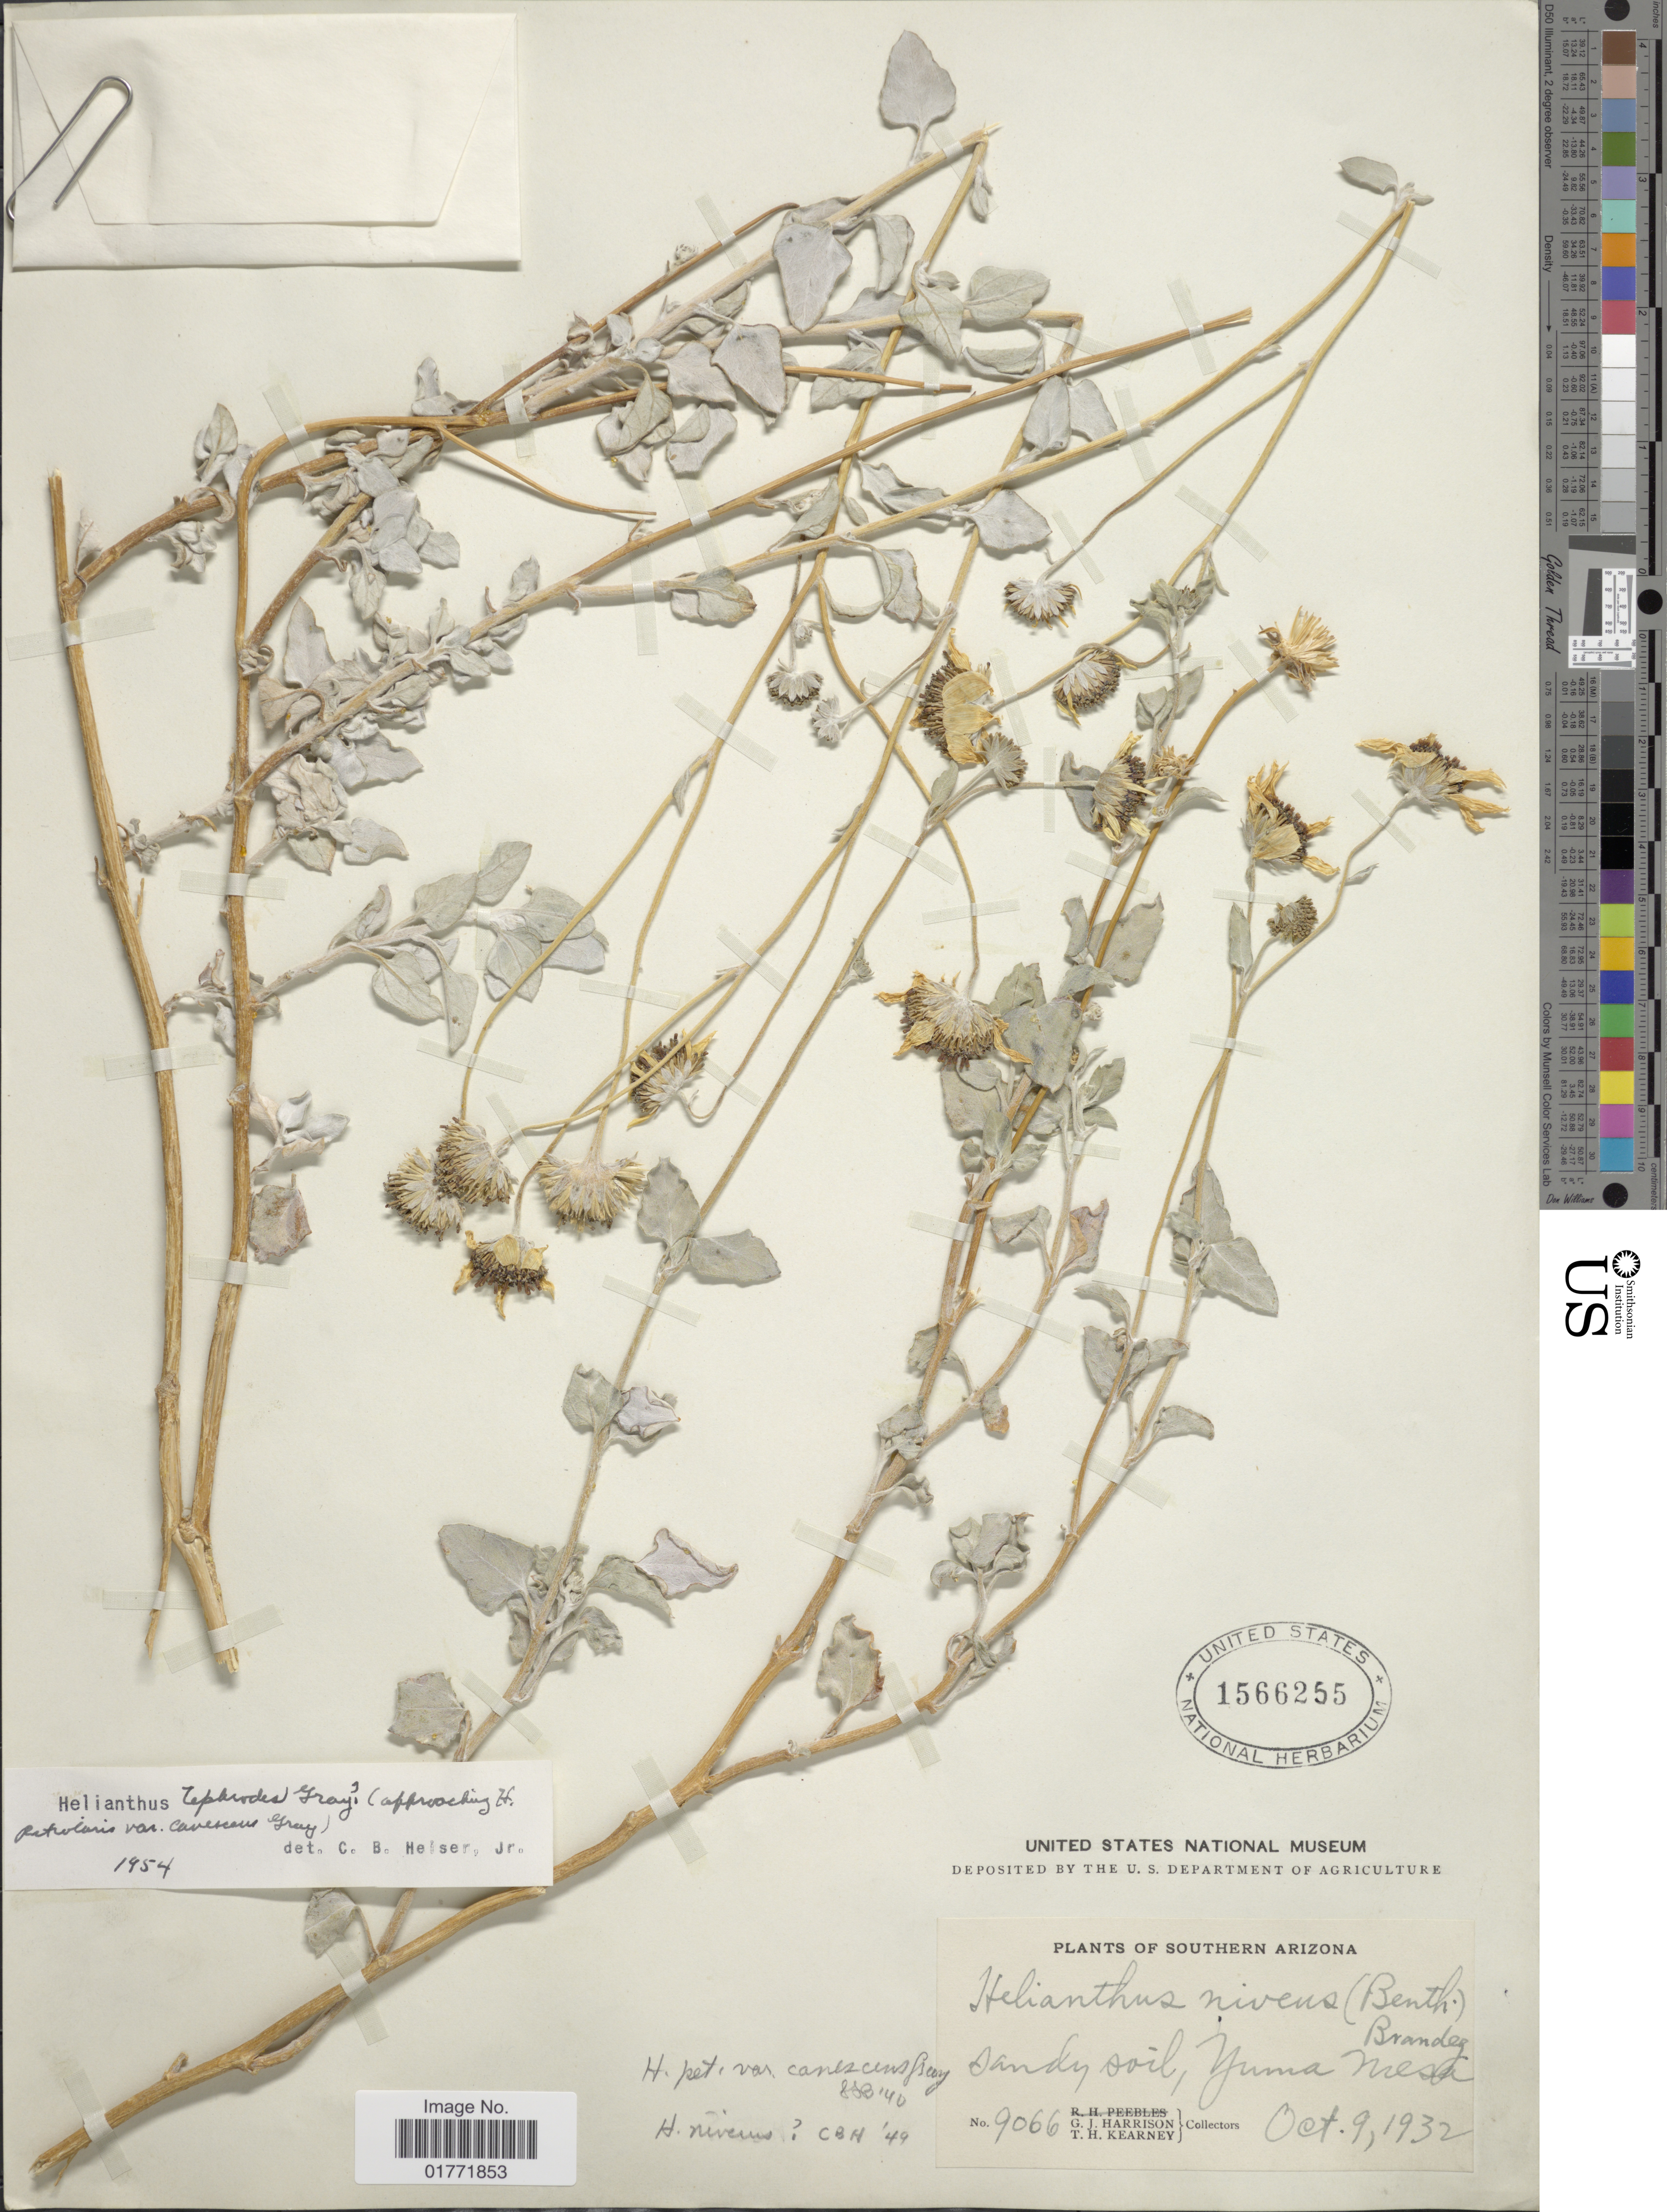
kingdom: Plantae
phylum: Tracheophyta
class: Magnoliopsida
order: Asterales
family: Asteraceae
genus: Helianthus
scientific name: Helianthus tephrodes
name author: A. Gray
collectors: G. J. Harrison & T. H. Kearney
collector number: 9066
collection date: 1932-10-09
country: United States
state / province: Arizona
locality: Southern Arizona, Sandy soil, Yuma Mesa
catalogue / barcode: US 1566255